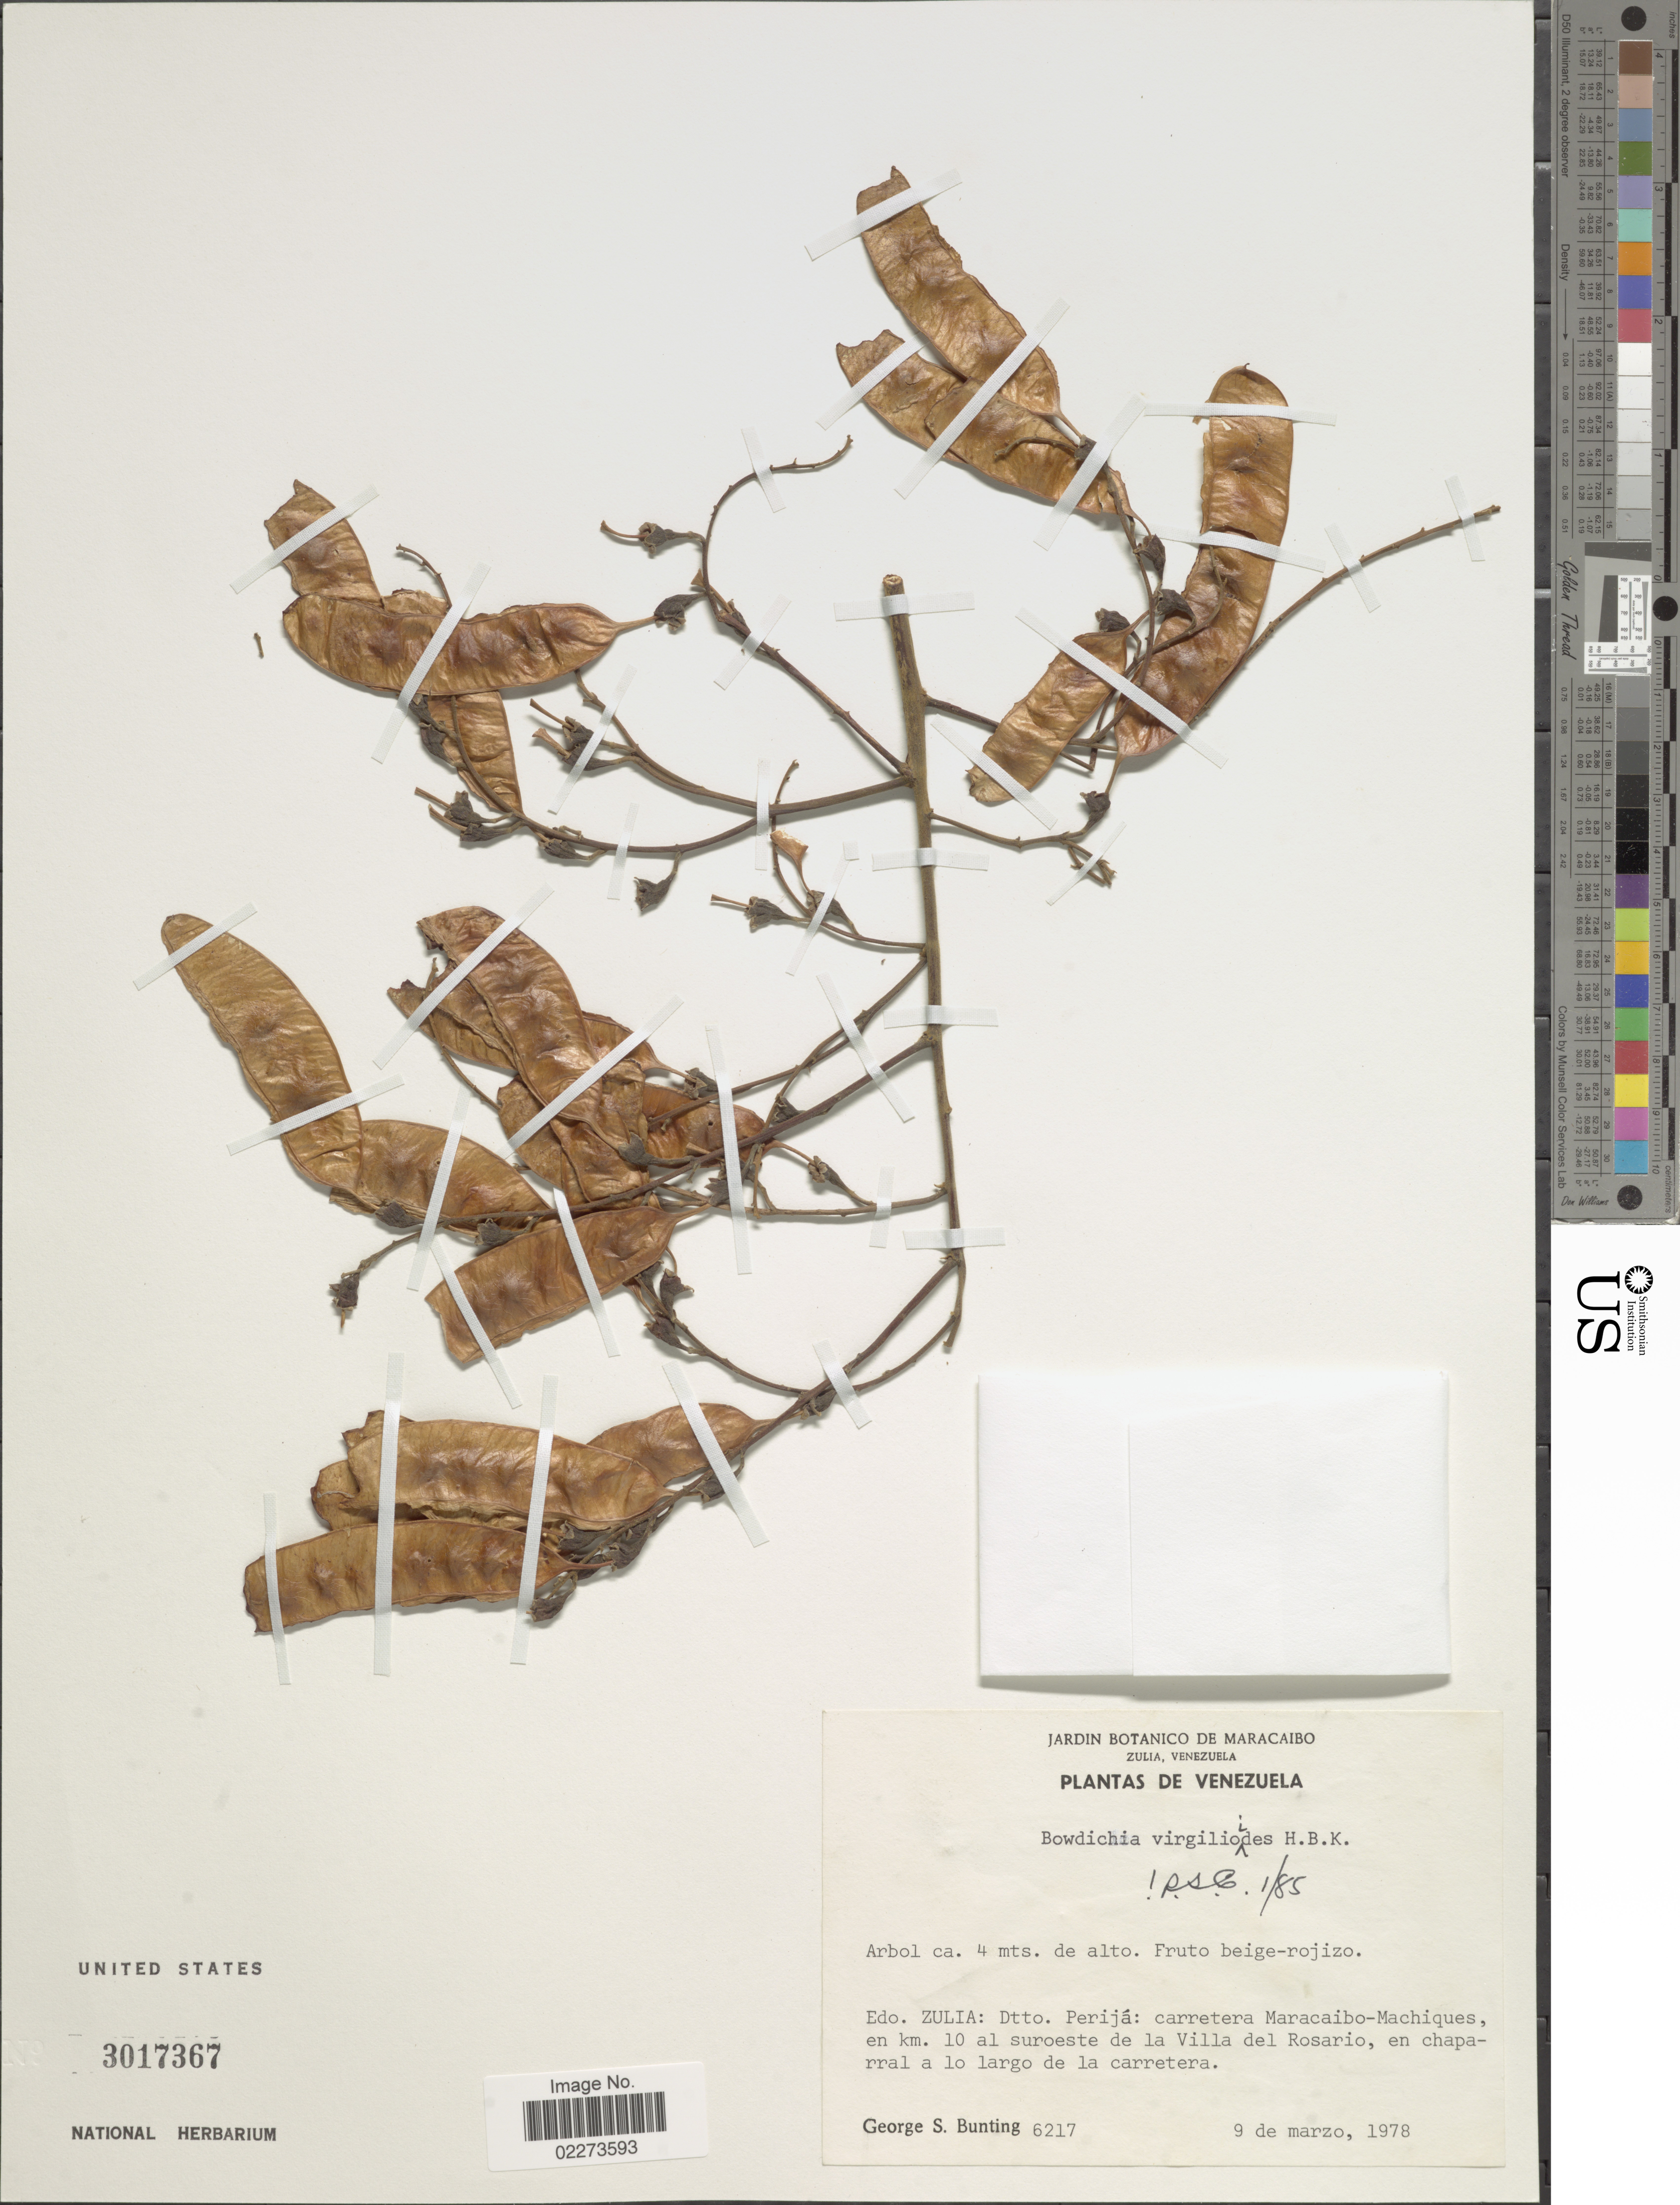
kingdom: Plantae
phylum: Tracheophyta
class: Magnoliopsida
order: Fabales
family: Fabaceae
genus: Bowdichia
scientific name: Bowdichia virgilioides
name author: Kunth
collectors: G. S. Bunting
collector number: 6217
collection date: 1978-03-09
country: Venezuela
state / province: Zulia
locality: Dtto. Perija: Carretera Maracaibo-Machiques, en km. 10 al suroeste de la Villa del Rosario, en chaparral a lo largo de la carretera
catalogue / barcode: US 3017367